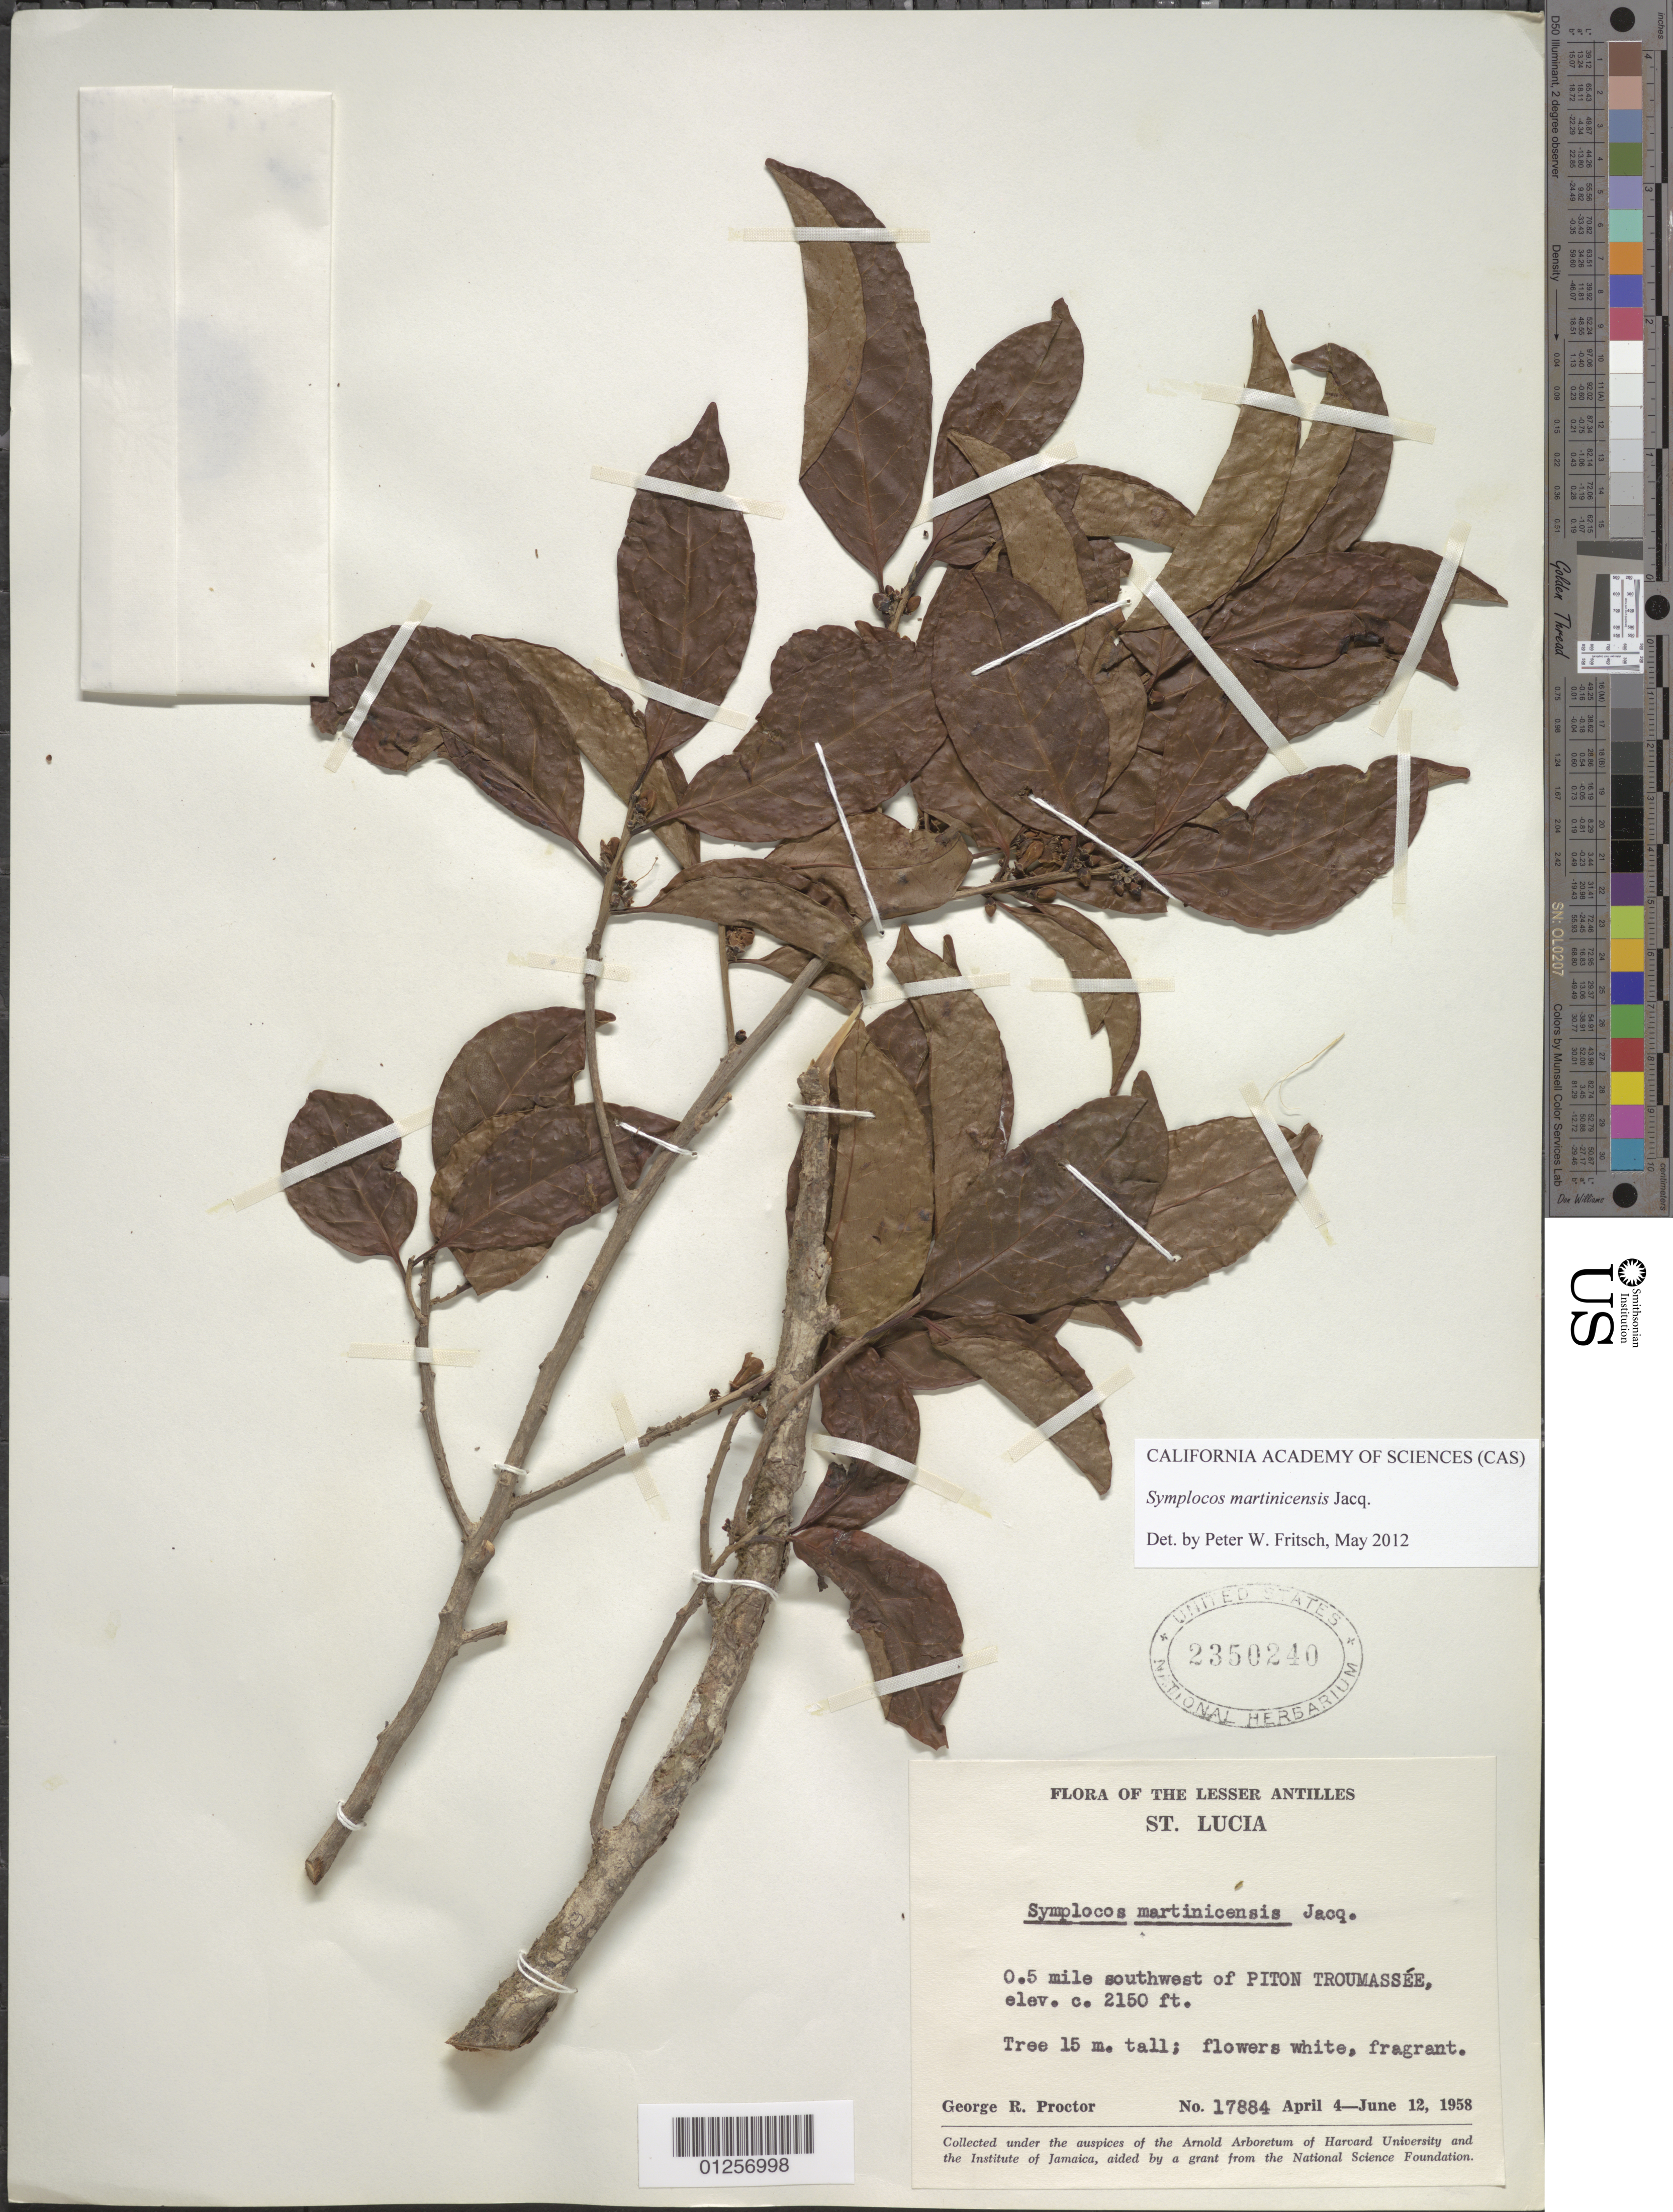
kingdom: Plantae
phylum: Tracheophyta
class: Magnoliopsida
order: Ericales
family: Symplocaceae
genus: Symplocos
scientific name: Symplocos martinicensis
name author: Jacq.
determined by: Fritsch, Peter W.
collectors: G. R. Proctor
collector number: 17884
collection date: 1958-04-04/1958-06-12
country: St. Lucia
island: St. Lucia I.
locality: Piton Troumassée, 0.5 mile SW.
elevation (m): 655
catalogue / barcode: US 2350240